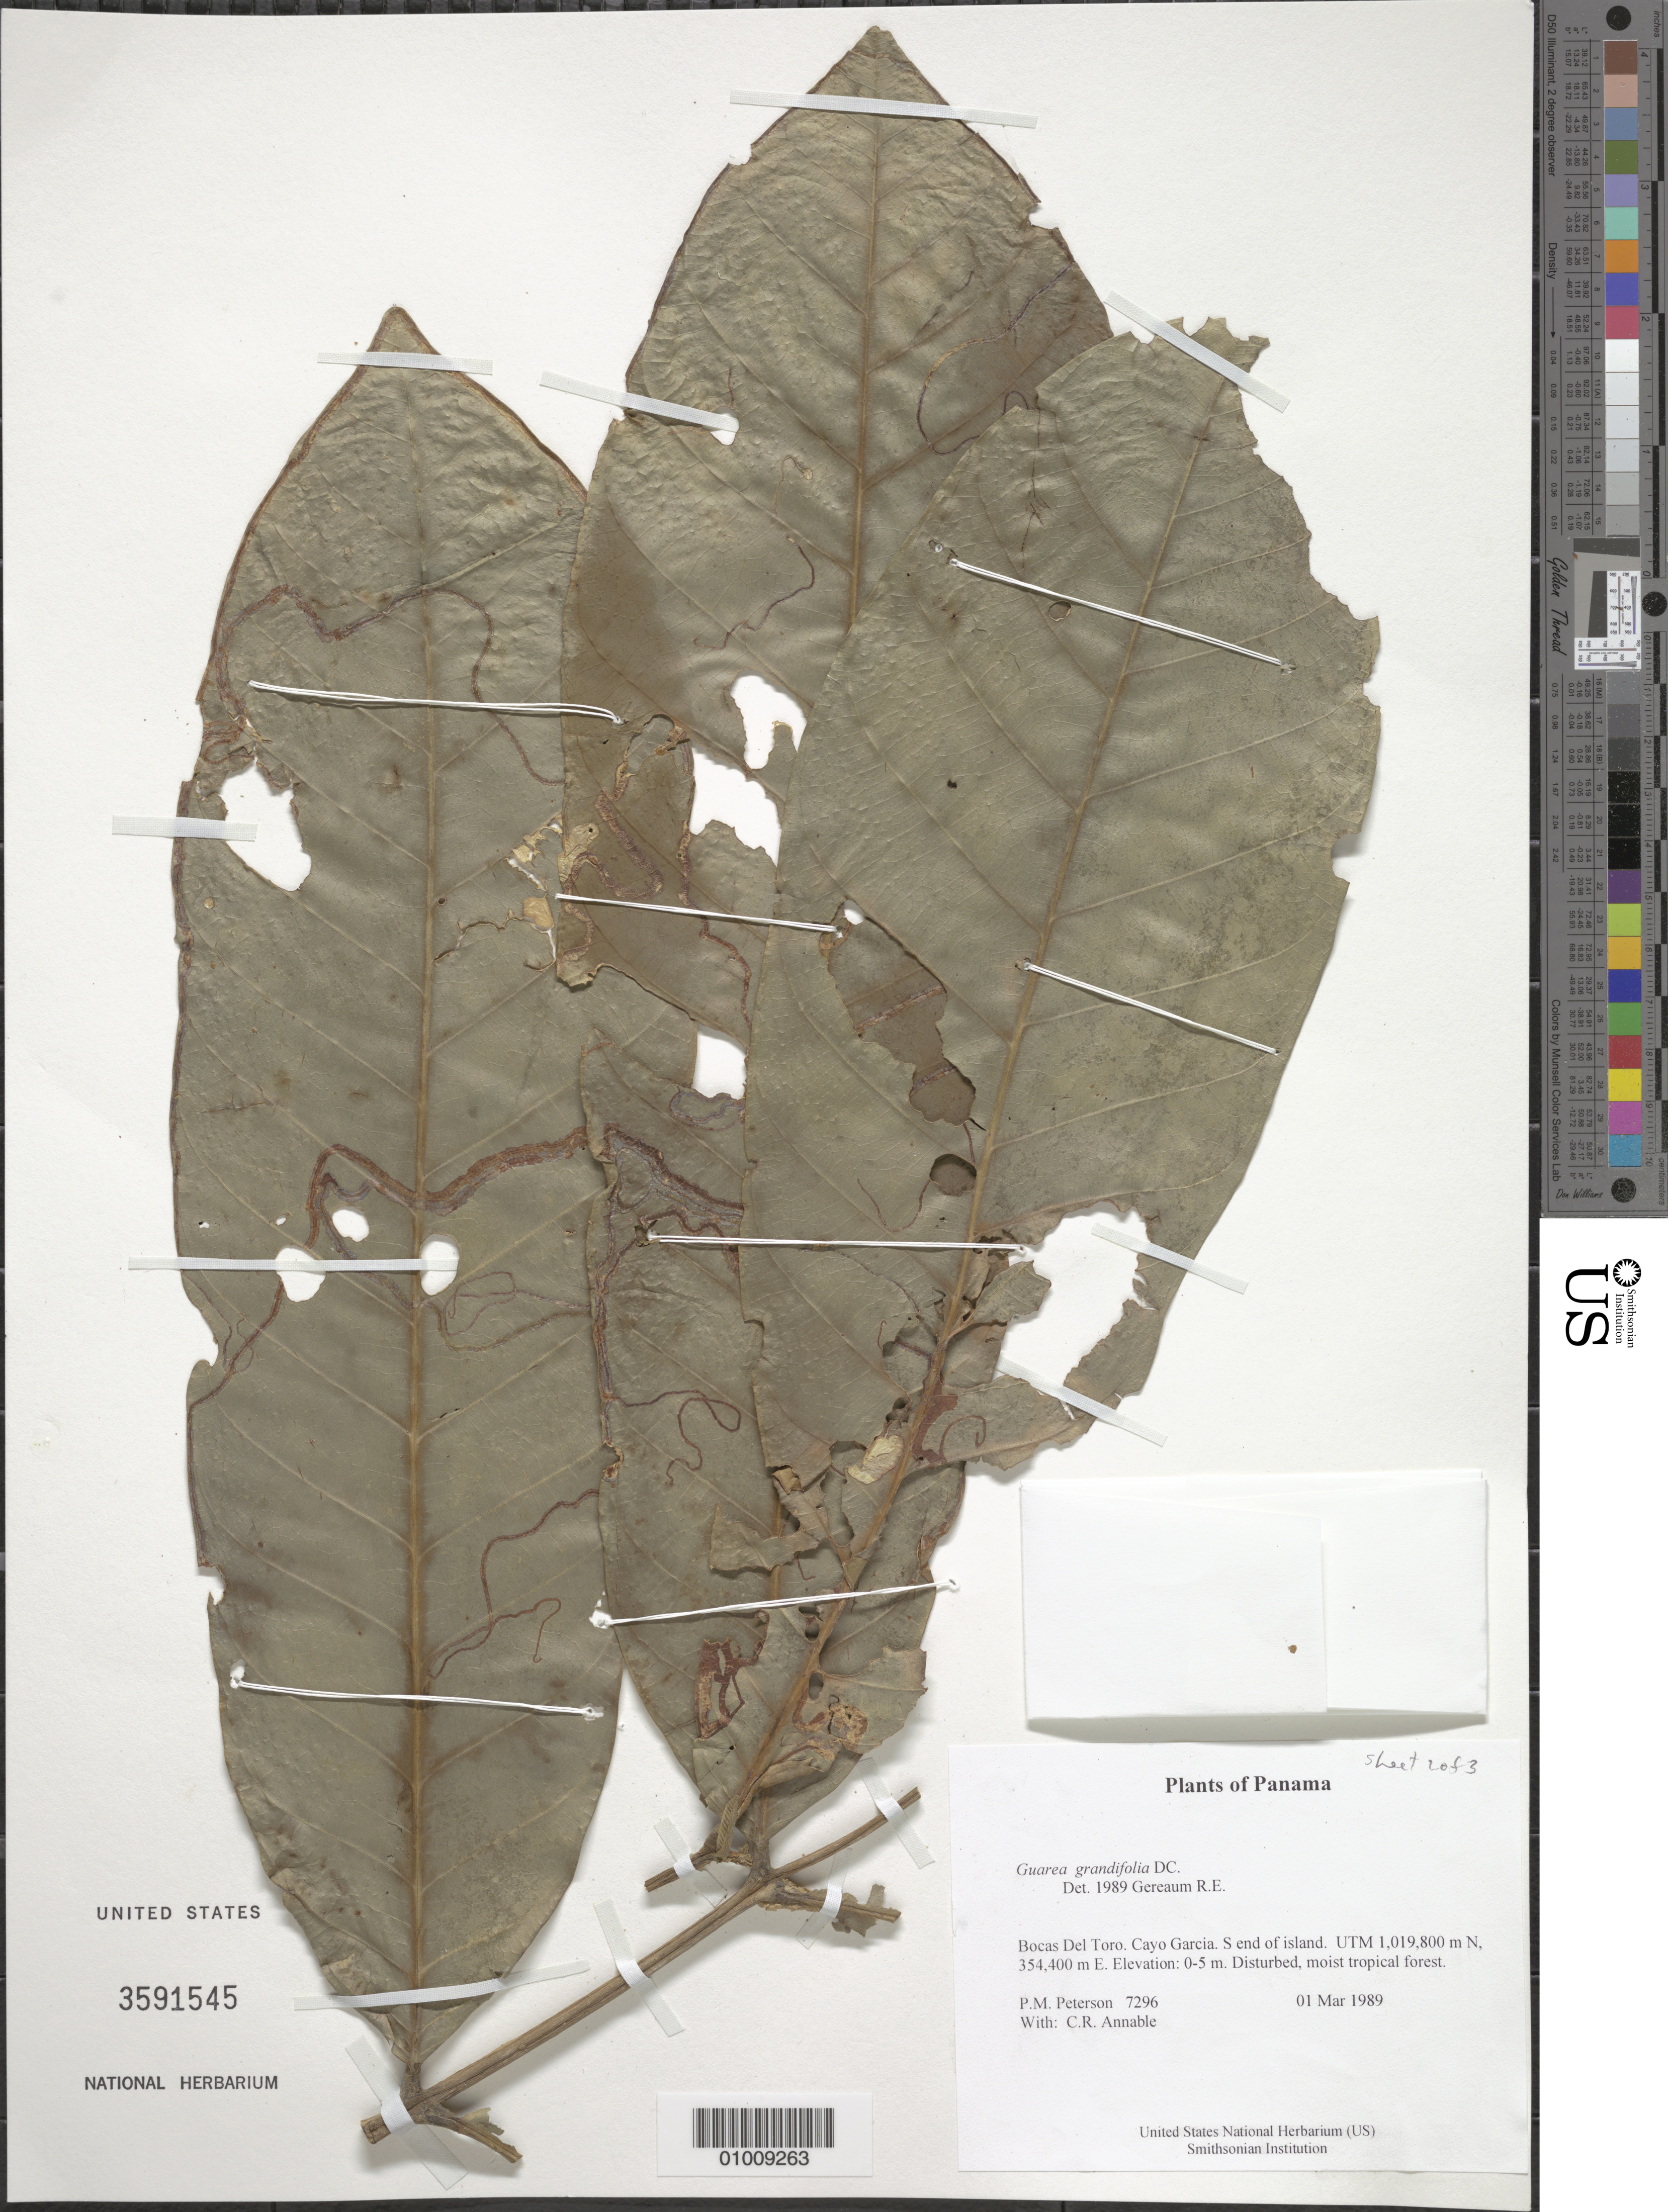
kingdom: Plantae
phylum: Tracheophyta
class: Magnoliopsida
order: Sapindales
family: Meliaceae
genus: Guarea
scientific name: Guarea grandifolia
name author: DC.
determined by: Gereau, R. E.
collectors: P. M. Peterson & C. R. Annable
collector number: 07296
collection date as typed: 01 Mar 1989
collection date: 1989-03-01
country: Panama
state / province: Bocas del Toro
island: Cayo Garcia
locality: S end of island. UTM 1,019,800 m N, 354,400 m E.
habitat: Disturbed, moist tropical forest.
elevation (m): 0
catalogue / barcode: US 3591545